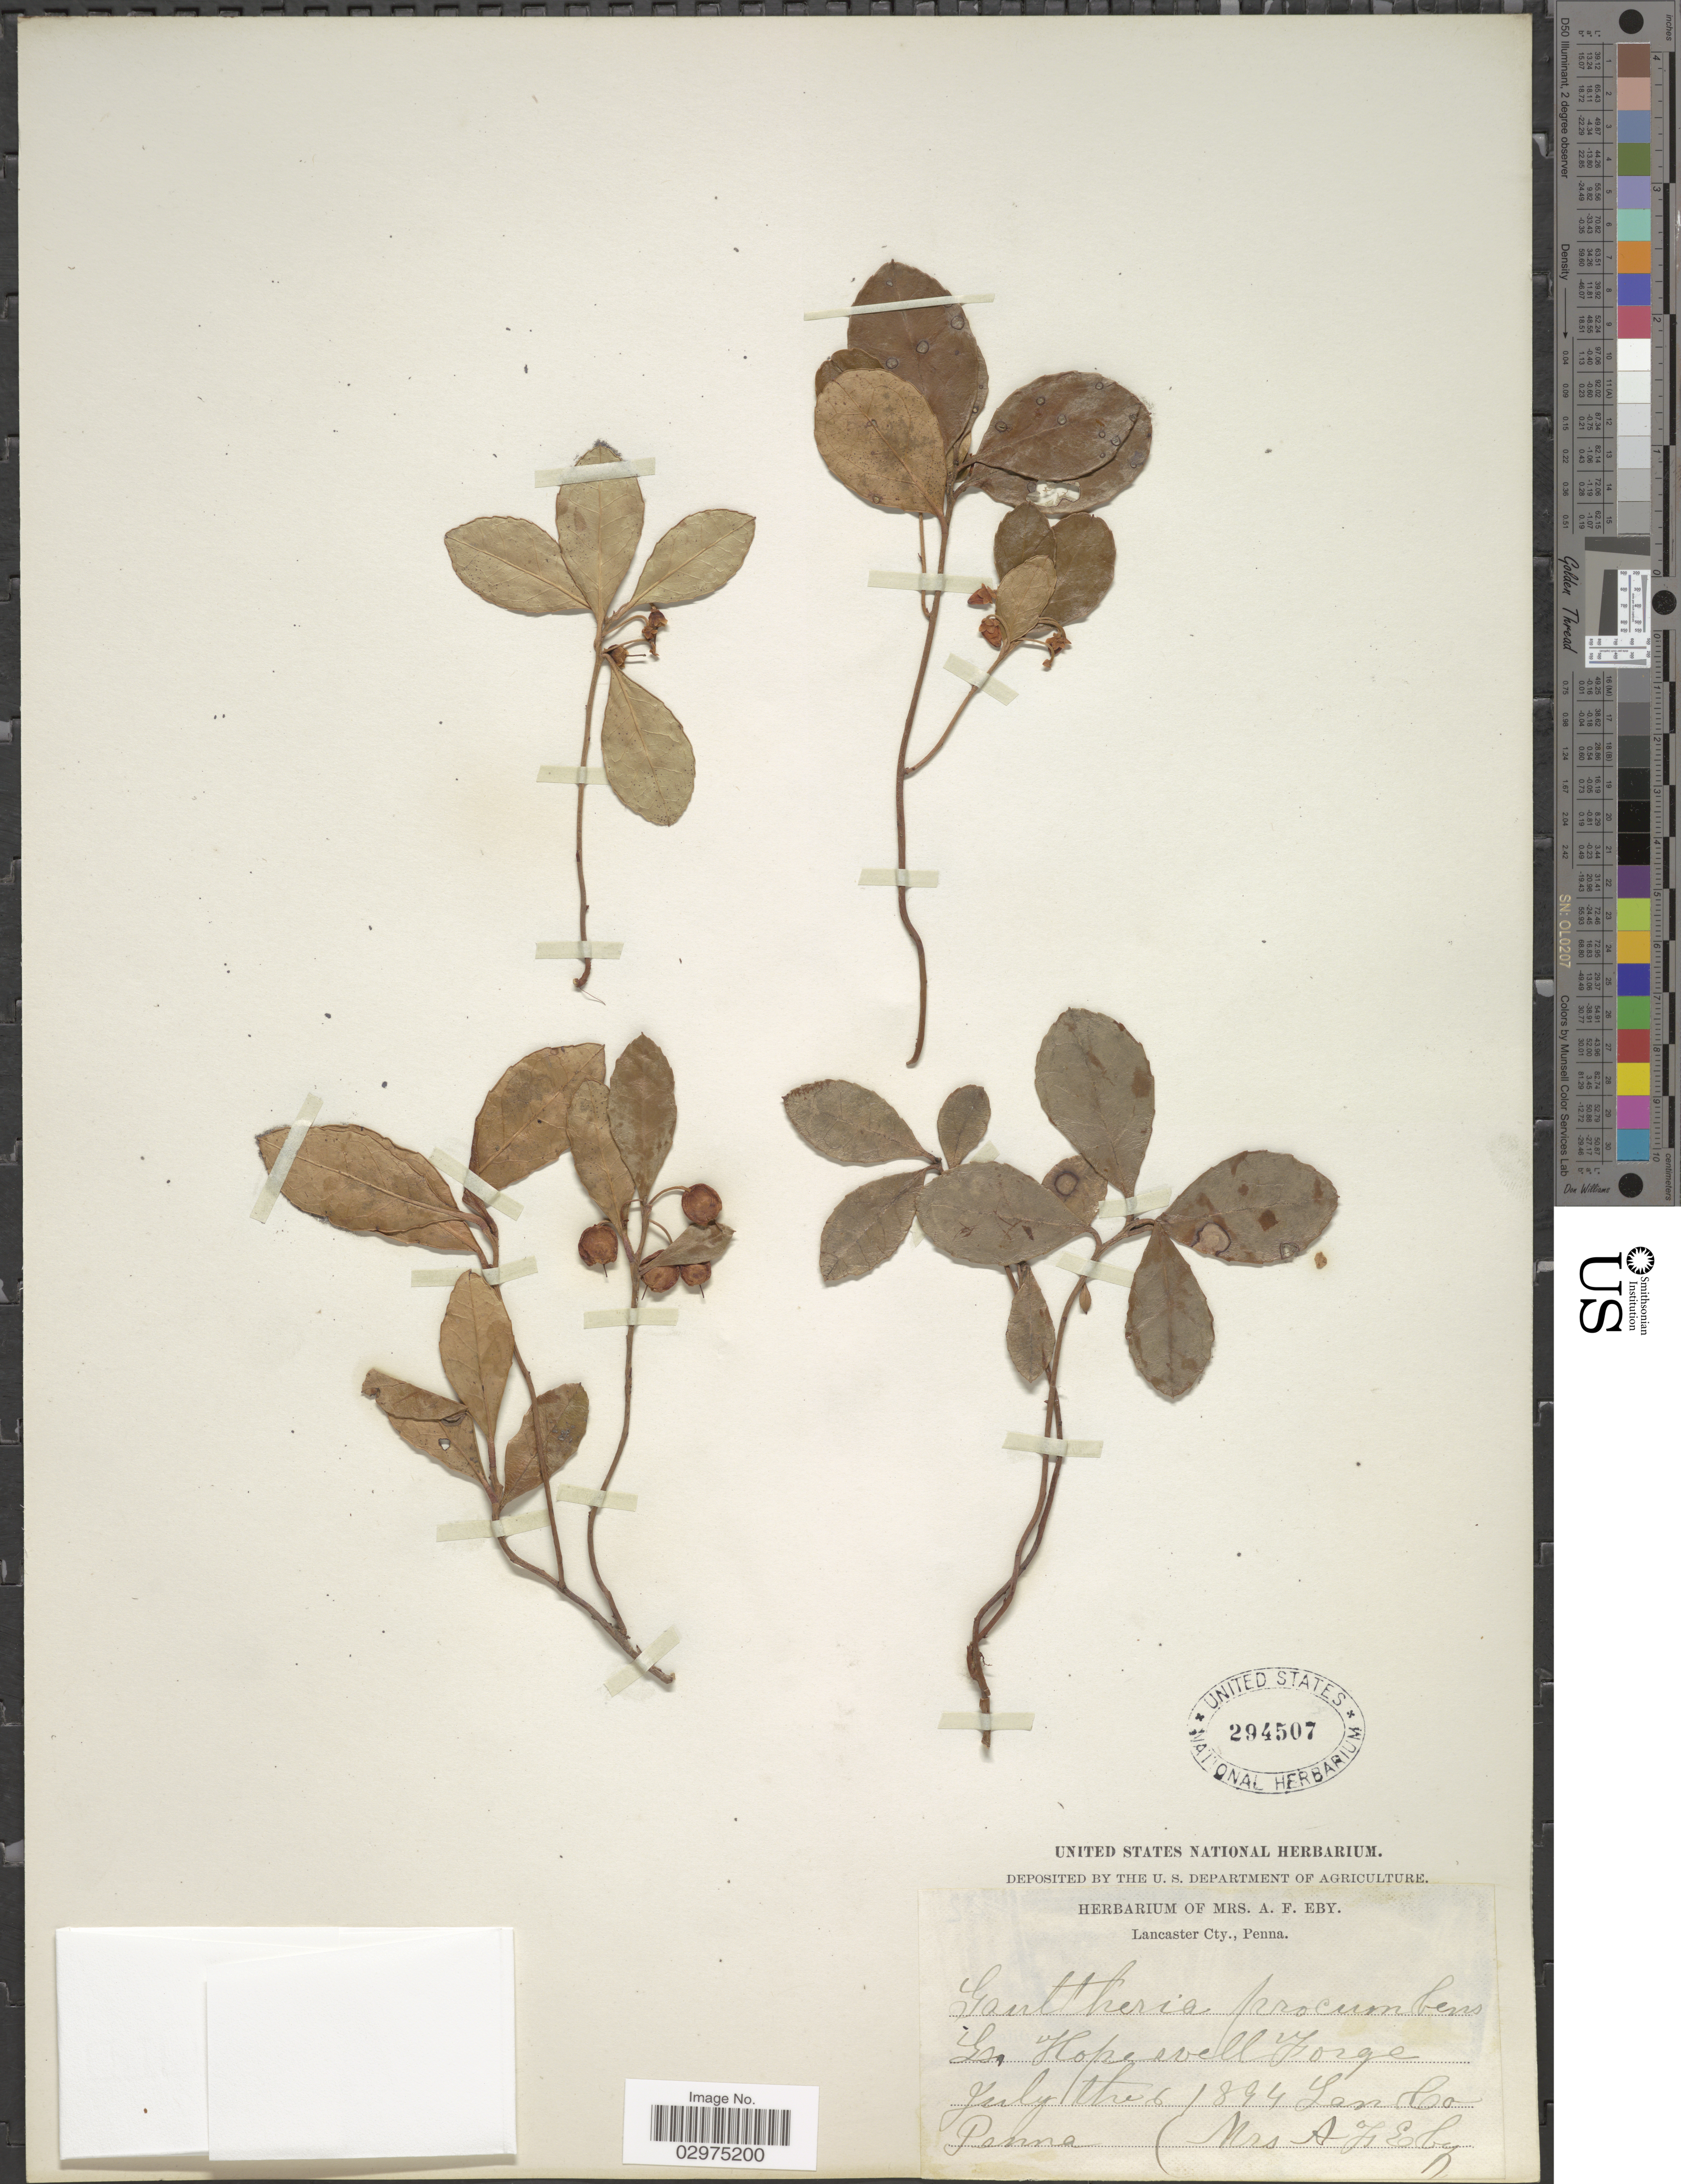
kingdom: Plantae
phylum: Tracheophyta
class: Magnoliopsida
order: Ericales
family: Ericaceae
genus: Gaultheria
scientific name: Gaultheria procumbens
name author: L.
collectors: Mrs. A. F. Eby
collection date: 1894-07-06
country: United States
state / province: Pennsylvania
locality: Hopewell Jorge, Lan. Co.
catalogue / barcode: US 294507